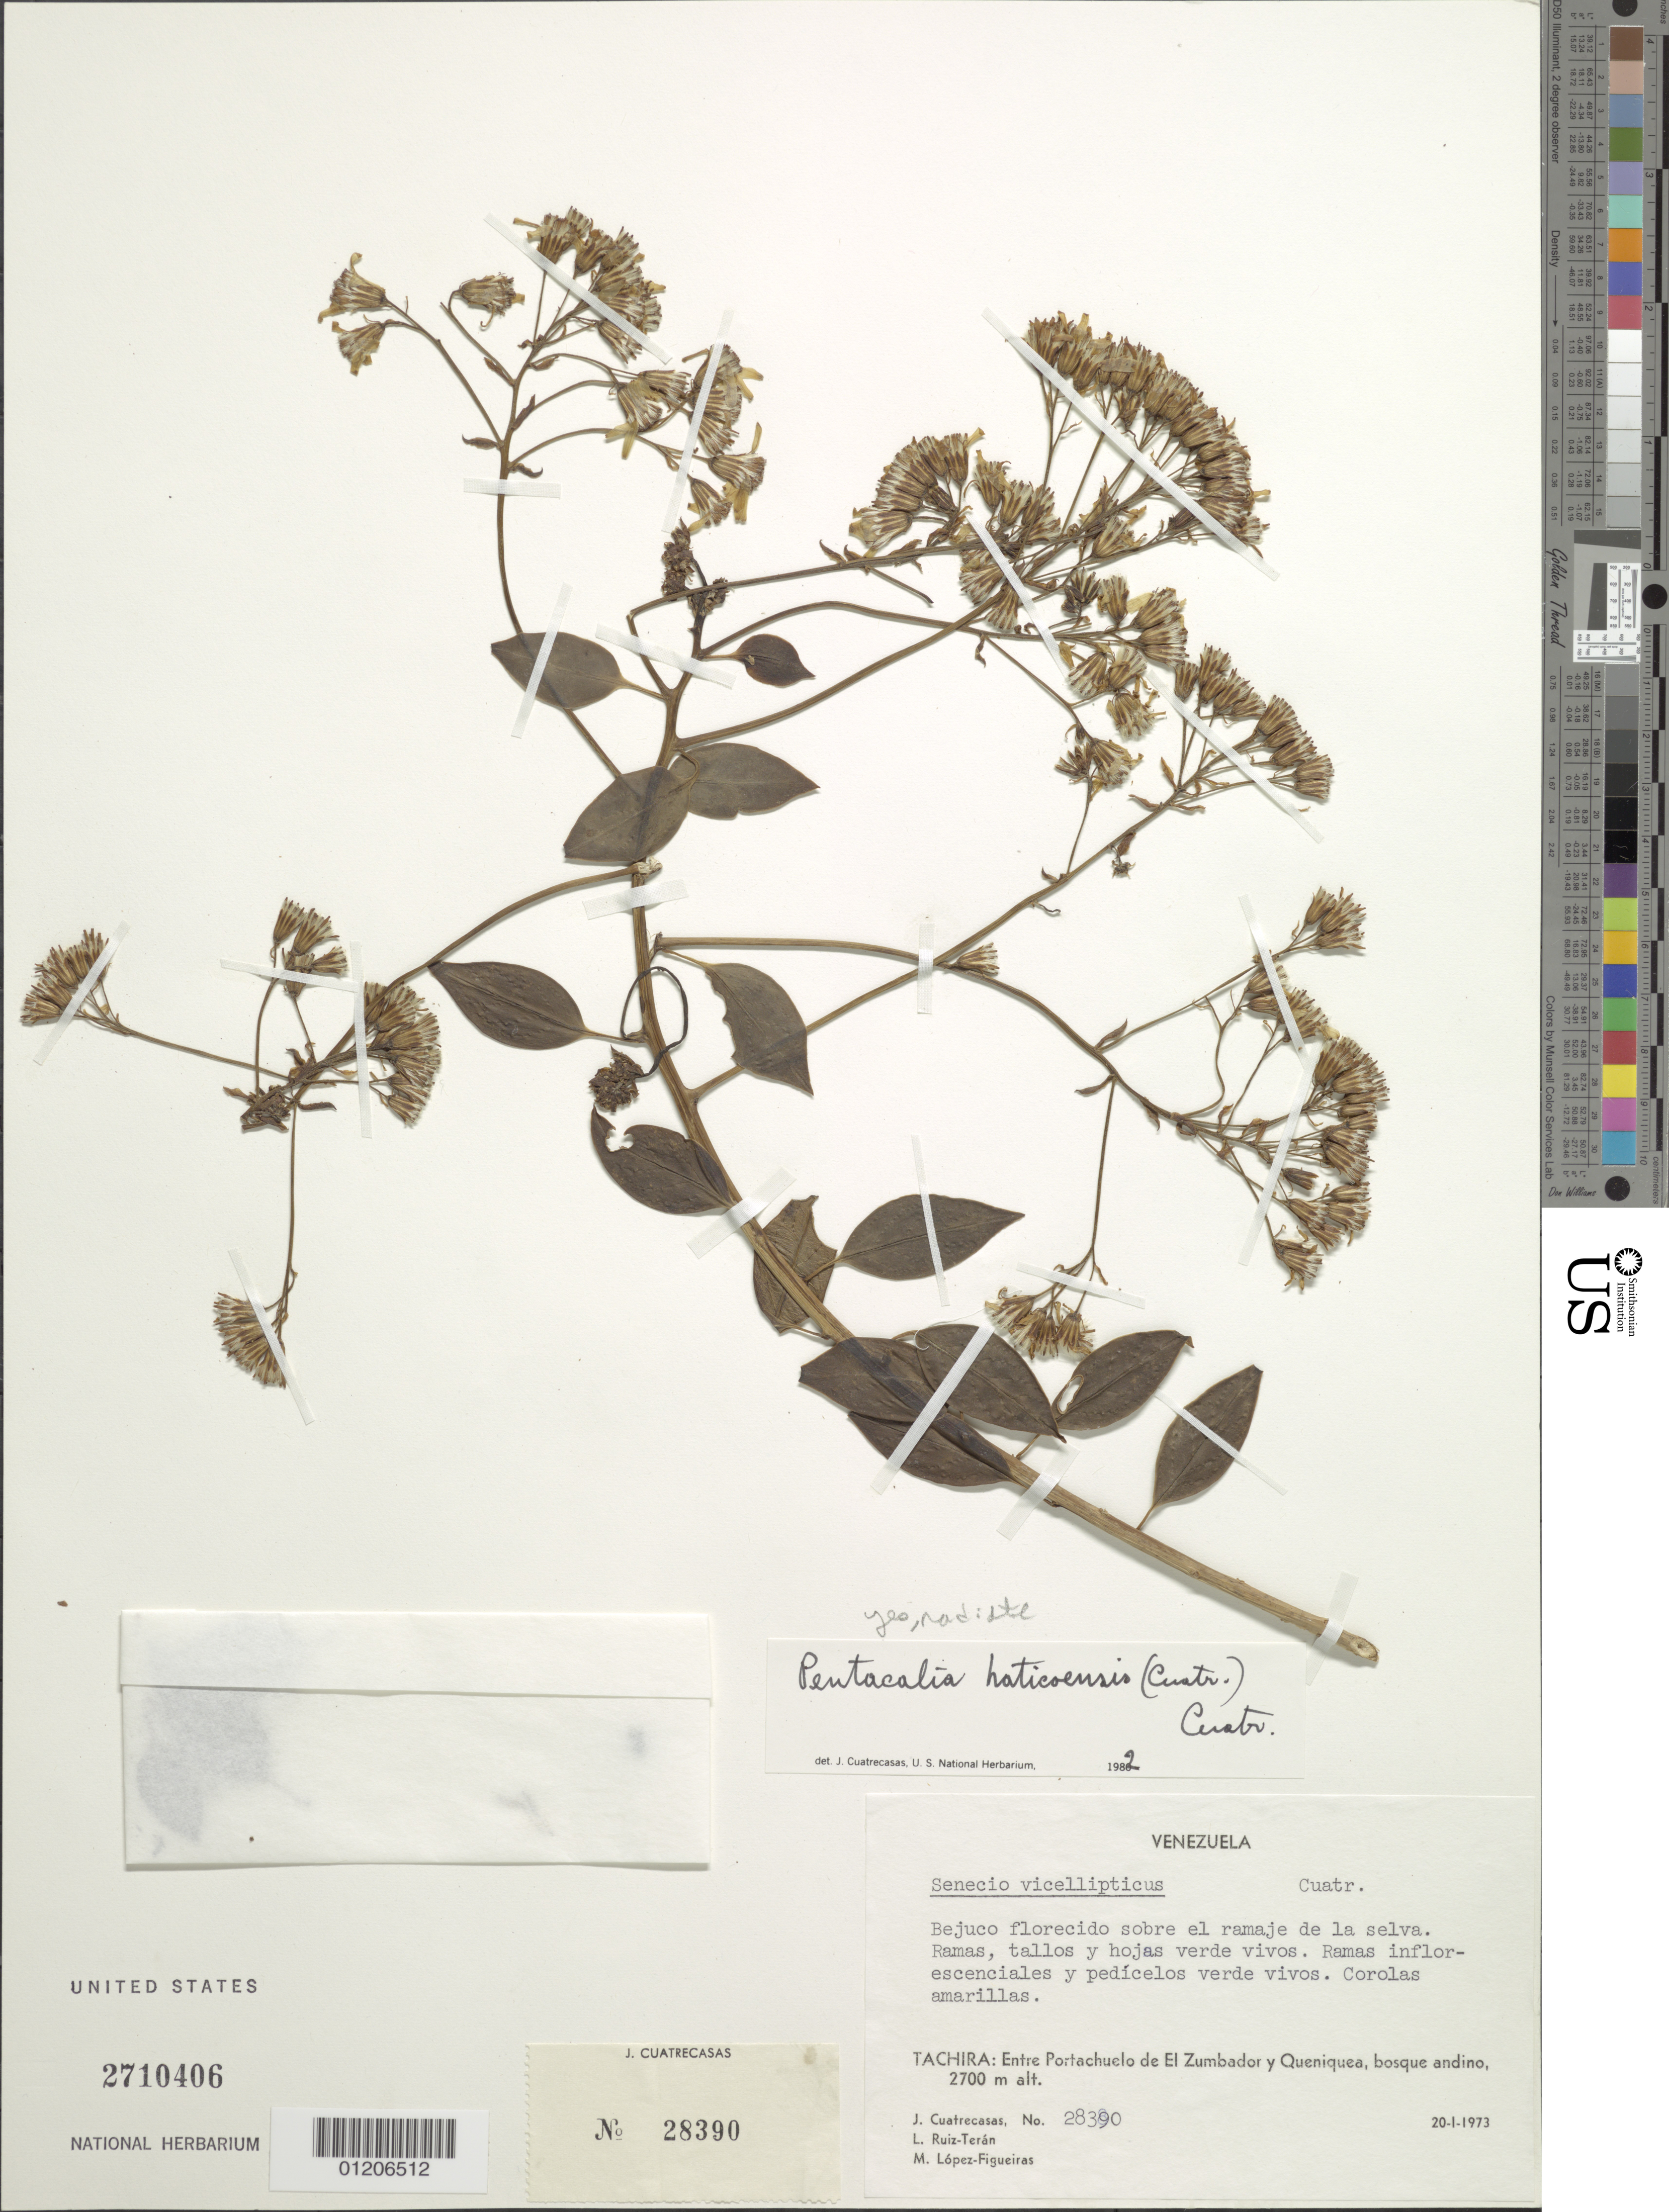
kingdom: Plantae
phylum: Tracheophyta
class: Magnoliopsida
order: Asterales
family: Asteraceae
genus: Pentacalia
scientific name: Pentacalia haticoensis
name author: (Cuatrec.) Cuatrec.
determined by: Cuatrecasas, J.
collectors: J. Cuatrecasas, L. E. Ruíz-Terán & M. López Figueiras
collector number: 28390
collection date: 1973-01-20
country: Venezuela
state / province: Táchira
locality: Entre Portachuelo de El Zumbador y Queniquea, bosque andino.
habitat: bosque andino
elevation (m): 2700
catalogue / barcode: US 2710406